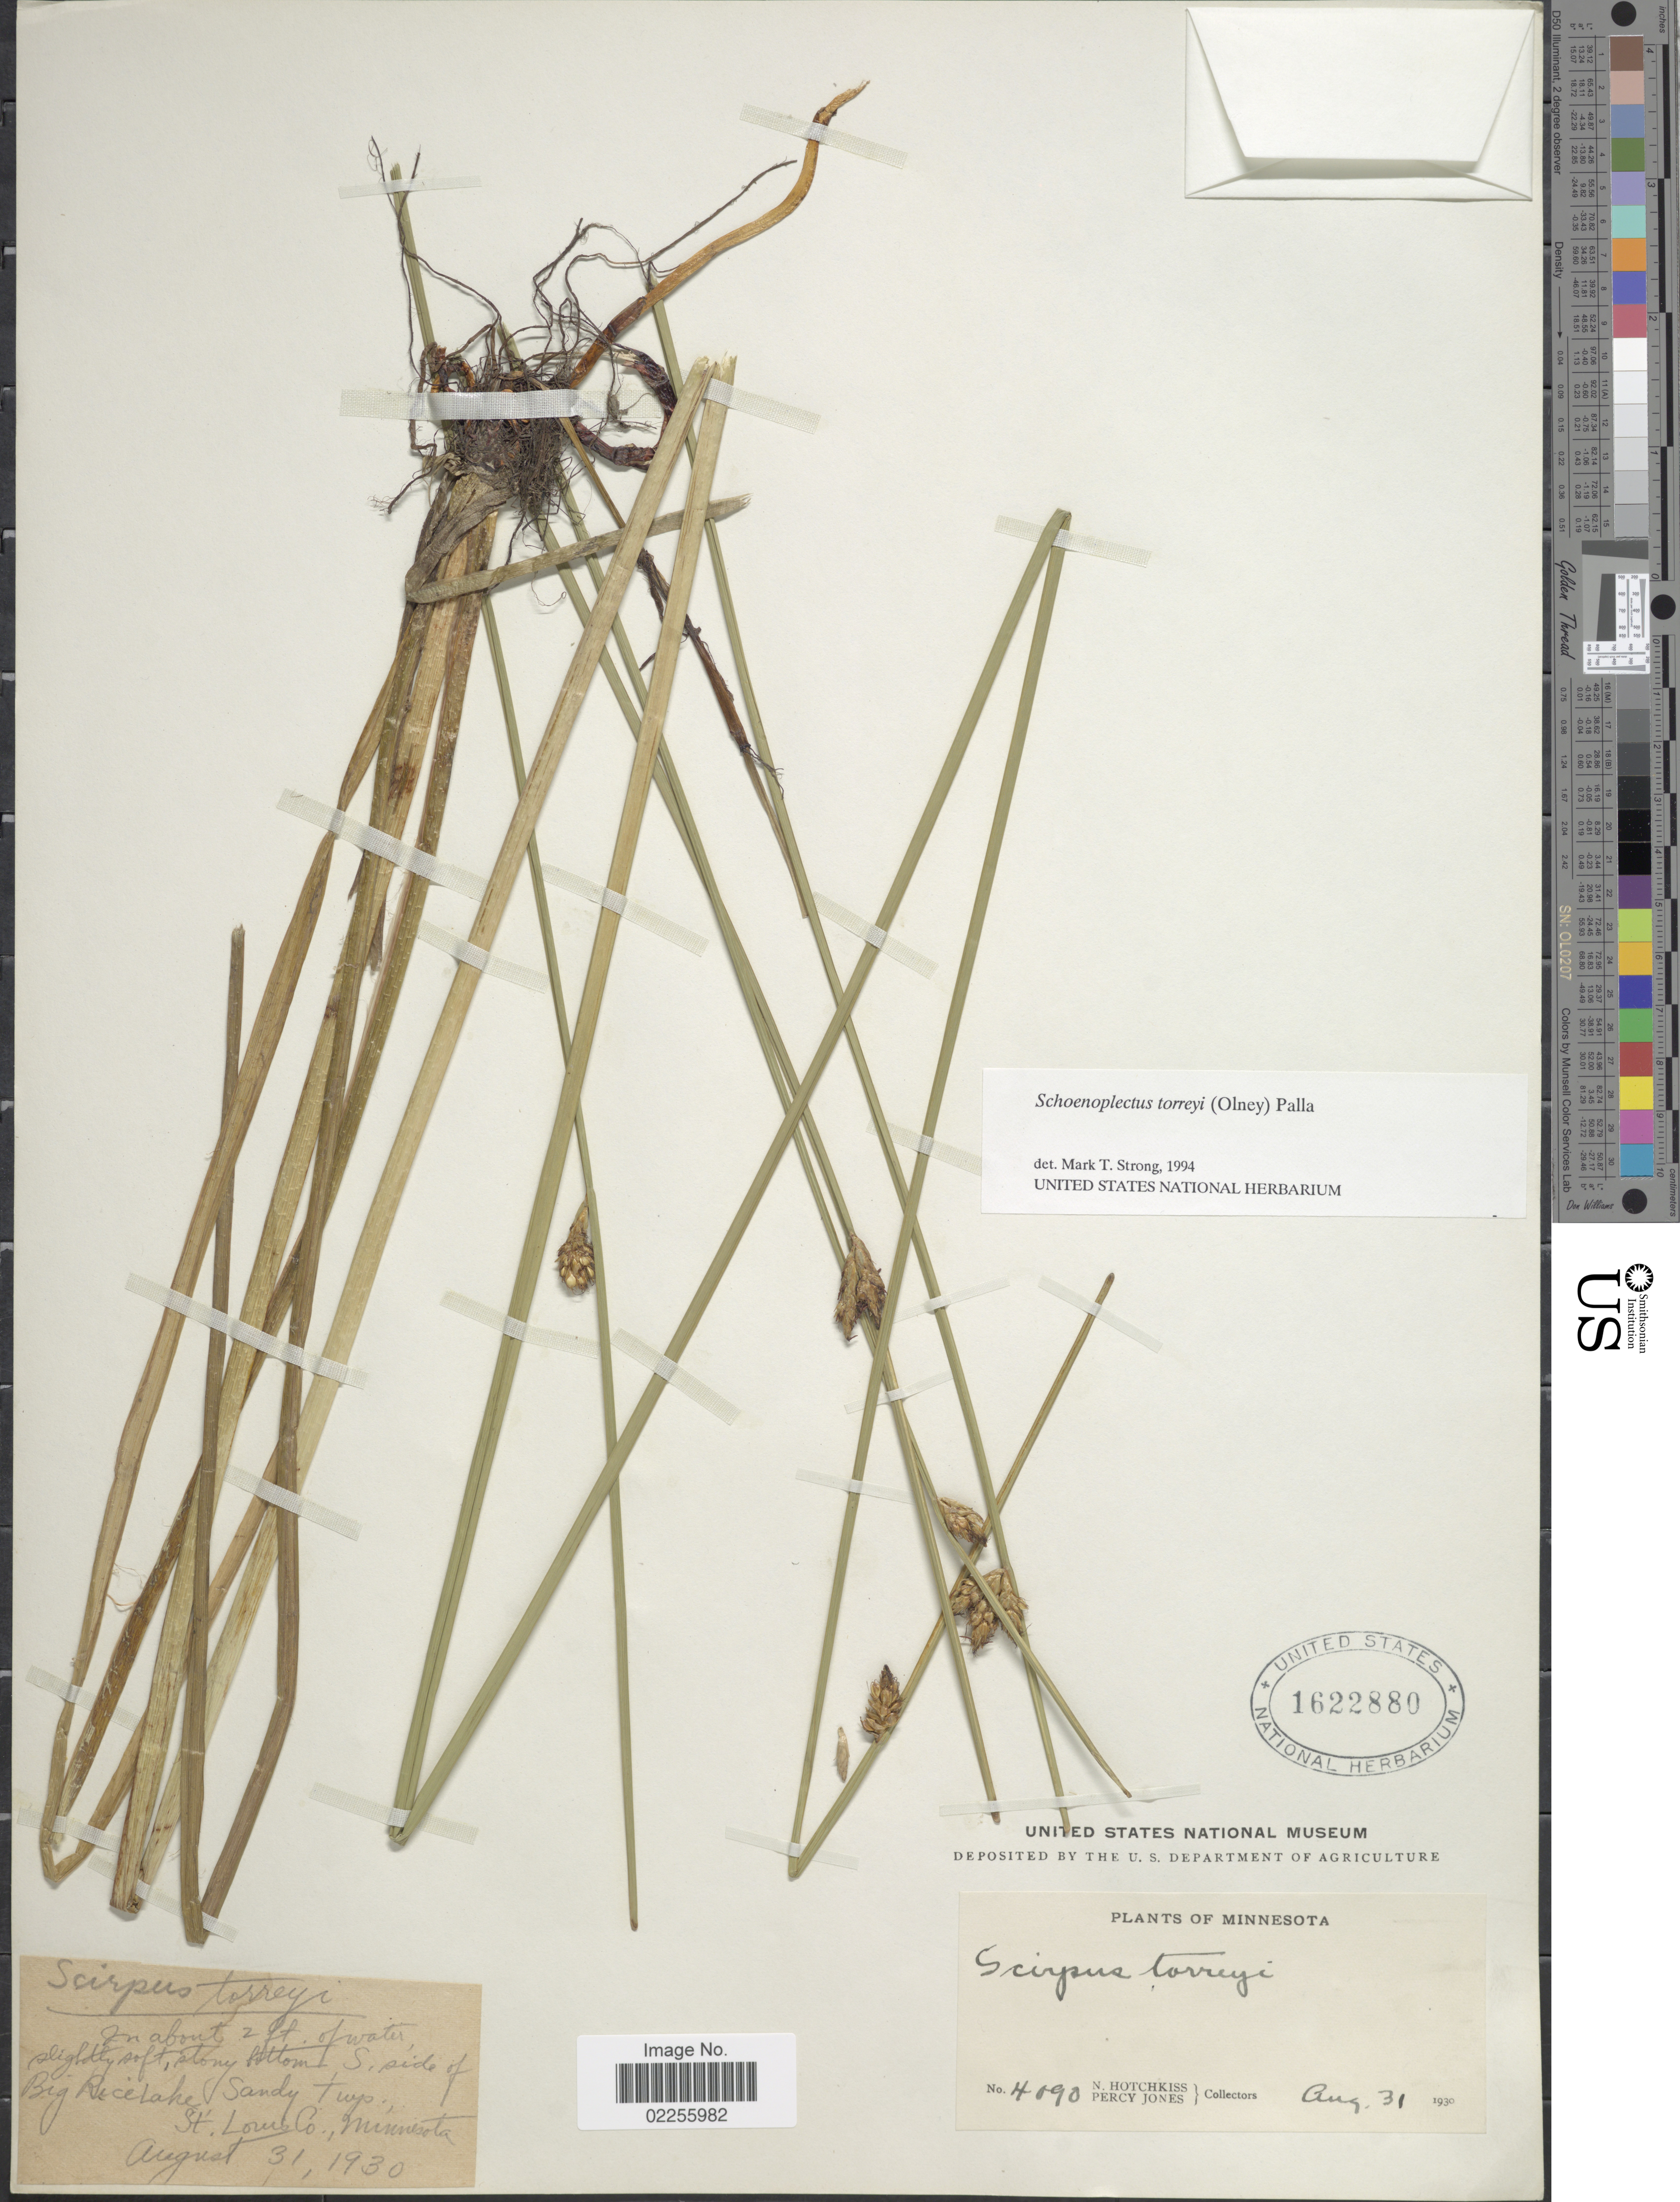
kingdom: Plantae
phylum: Tracheophyta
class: Liliopsida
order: Poales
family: Cyperaceae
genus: Schoenoplectus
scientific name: Schoenoplectus torreyi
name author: (Olney) Palla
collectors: N. Hotchkiss & P. Jones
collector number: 4090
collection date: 1930-08-31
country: United States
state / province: Minnesota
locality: In about 2 ft of water slightly soft, stony, bottom, S. side of Big Rice Lake, Sandy twp., St LOuis Co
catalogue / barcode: US 1622880